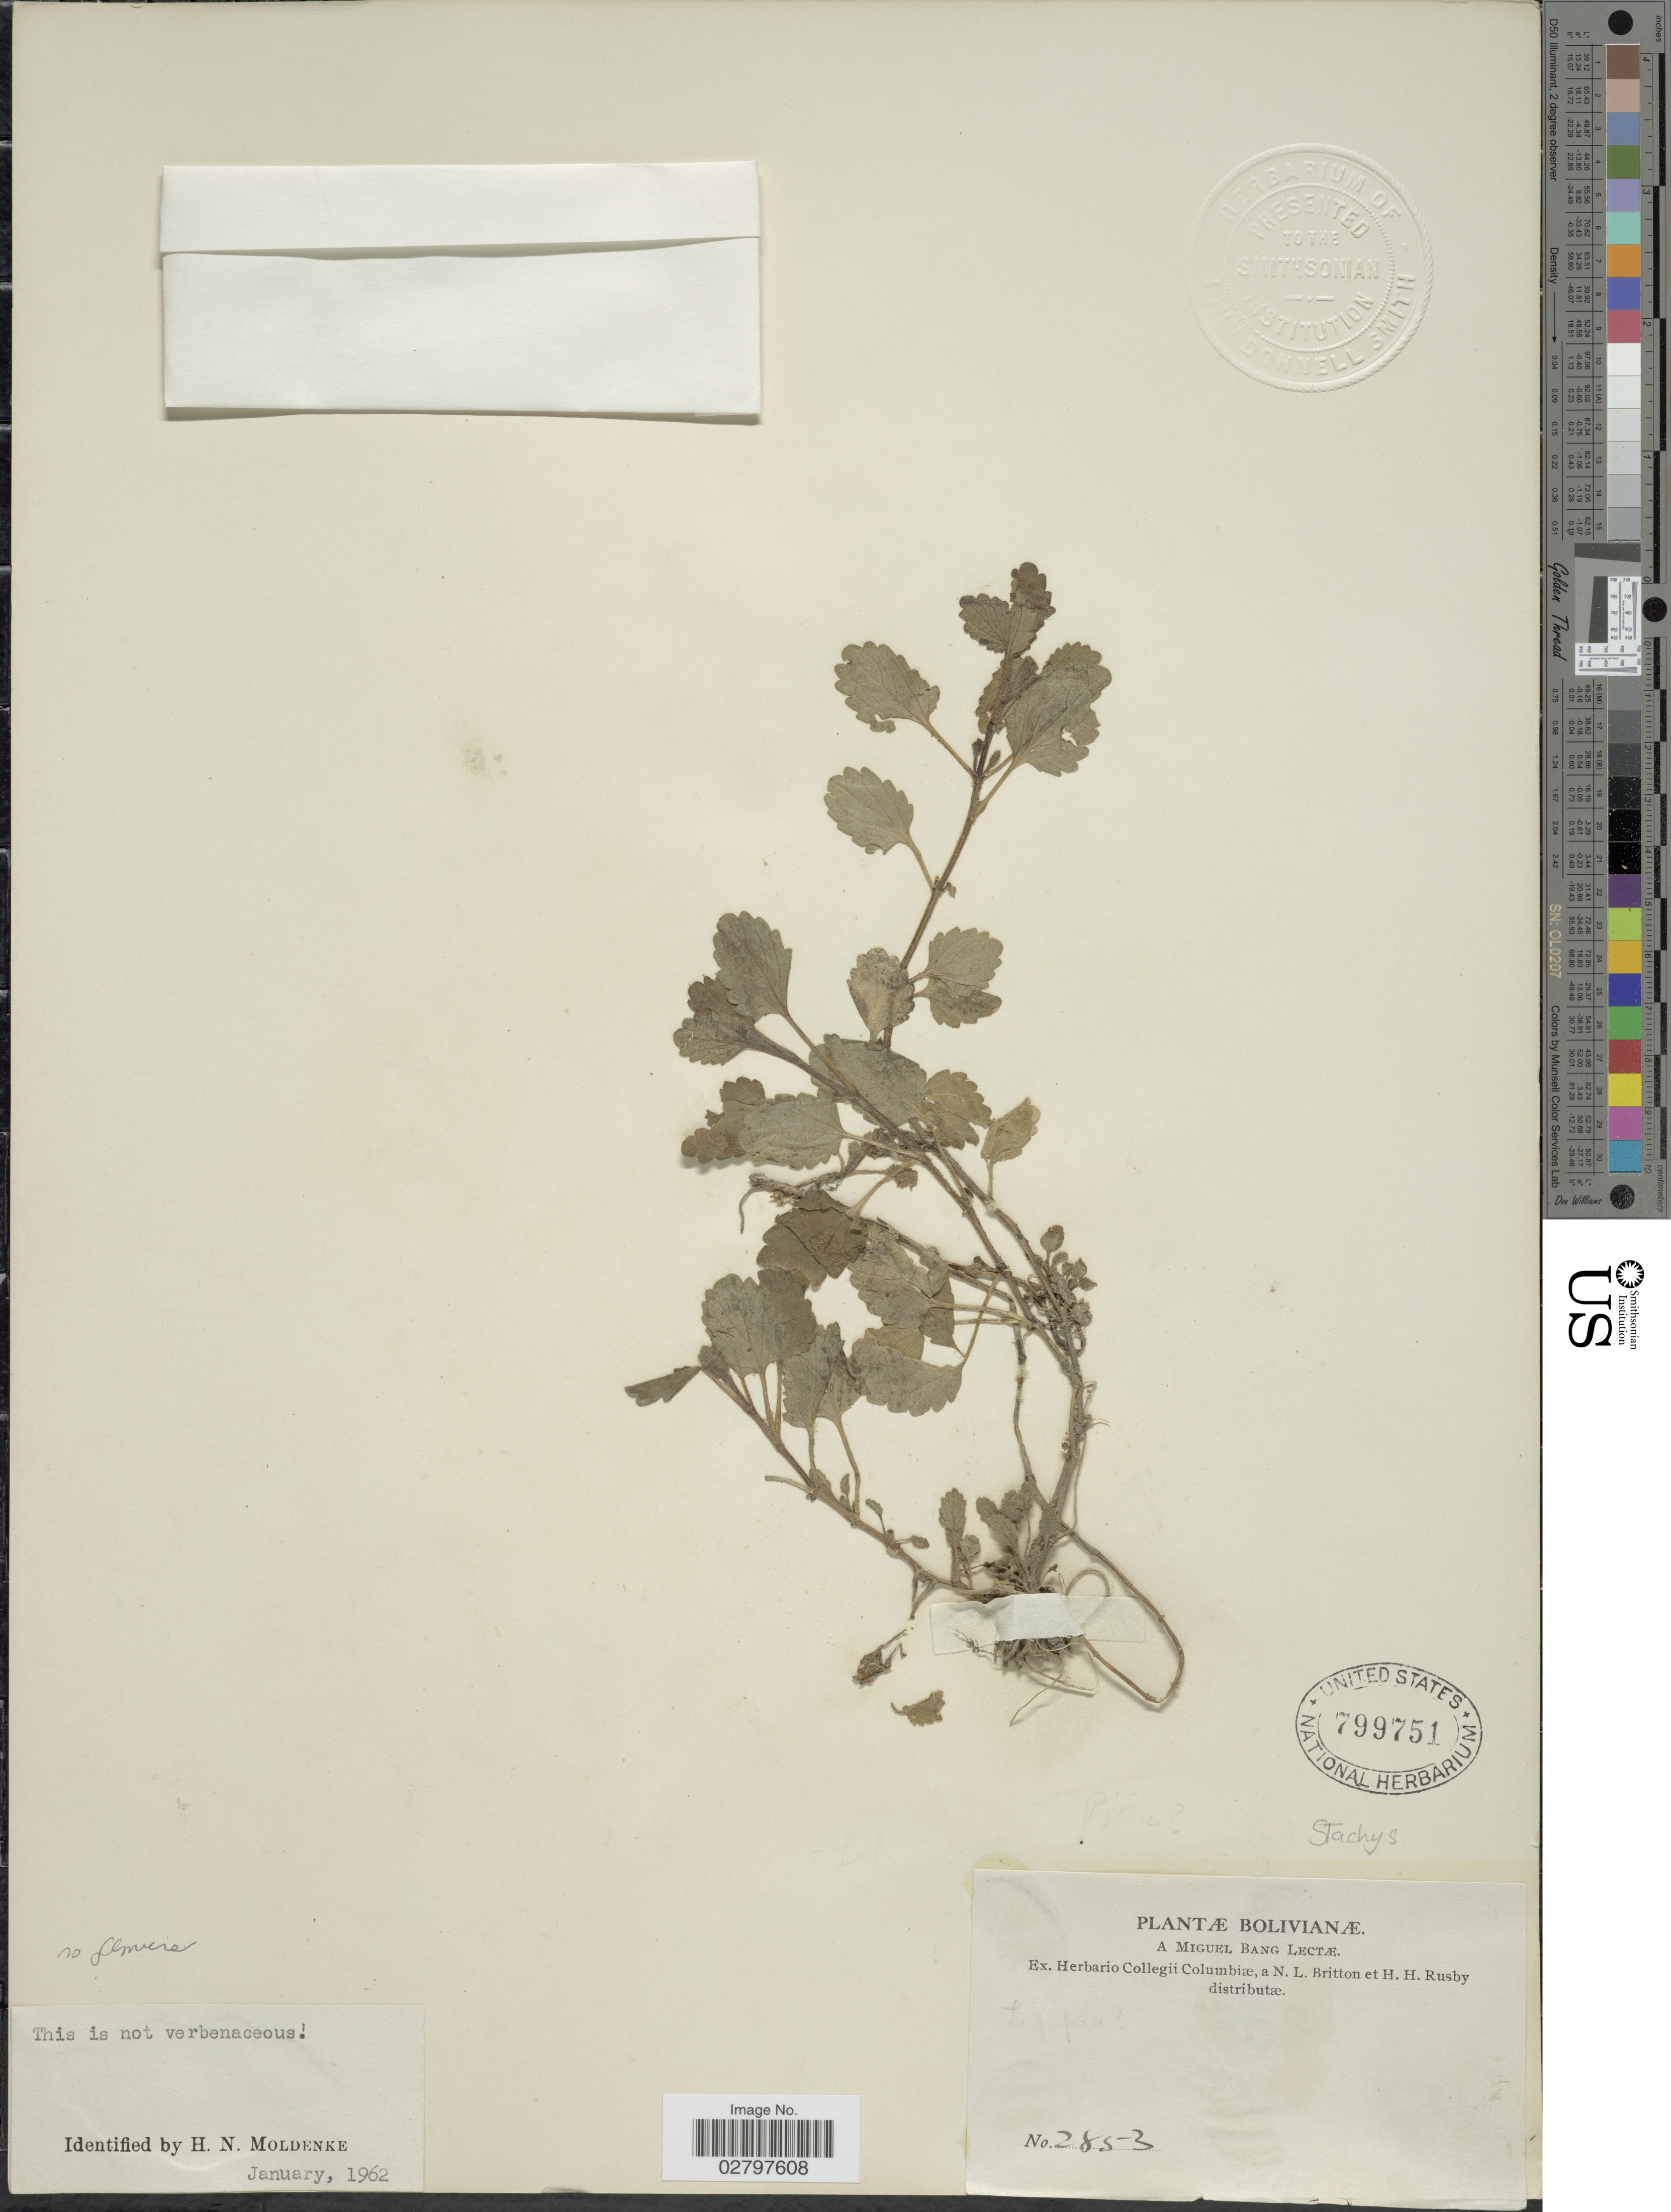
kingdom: Plantae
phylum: Tracheophyta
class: Magnoliopsida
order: Lamiales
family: Lamiaceae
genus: Stachys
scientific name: Stachys sp.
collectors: M. Bang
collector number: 2853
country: Bolivia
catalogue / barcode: US 799751